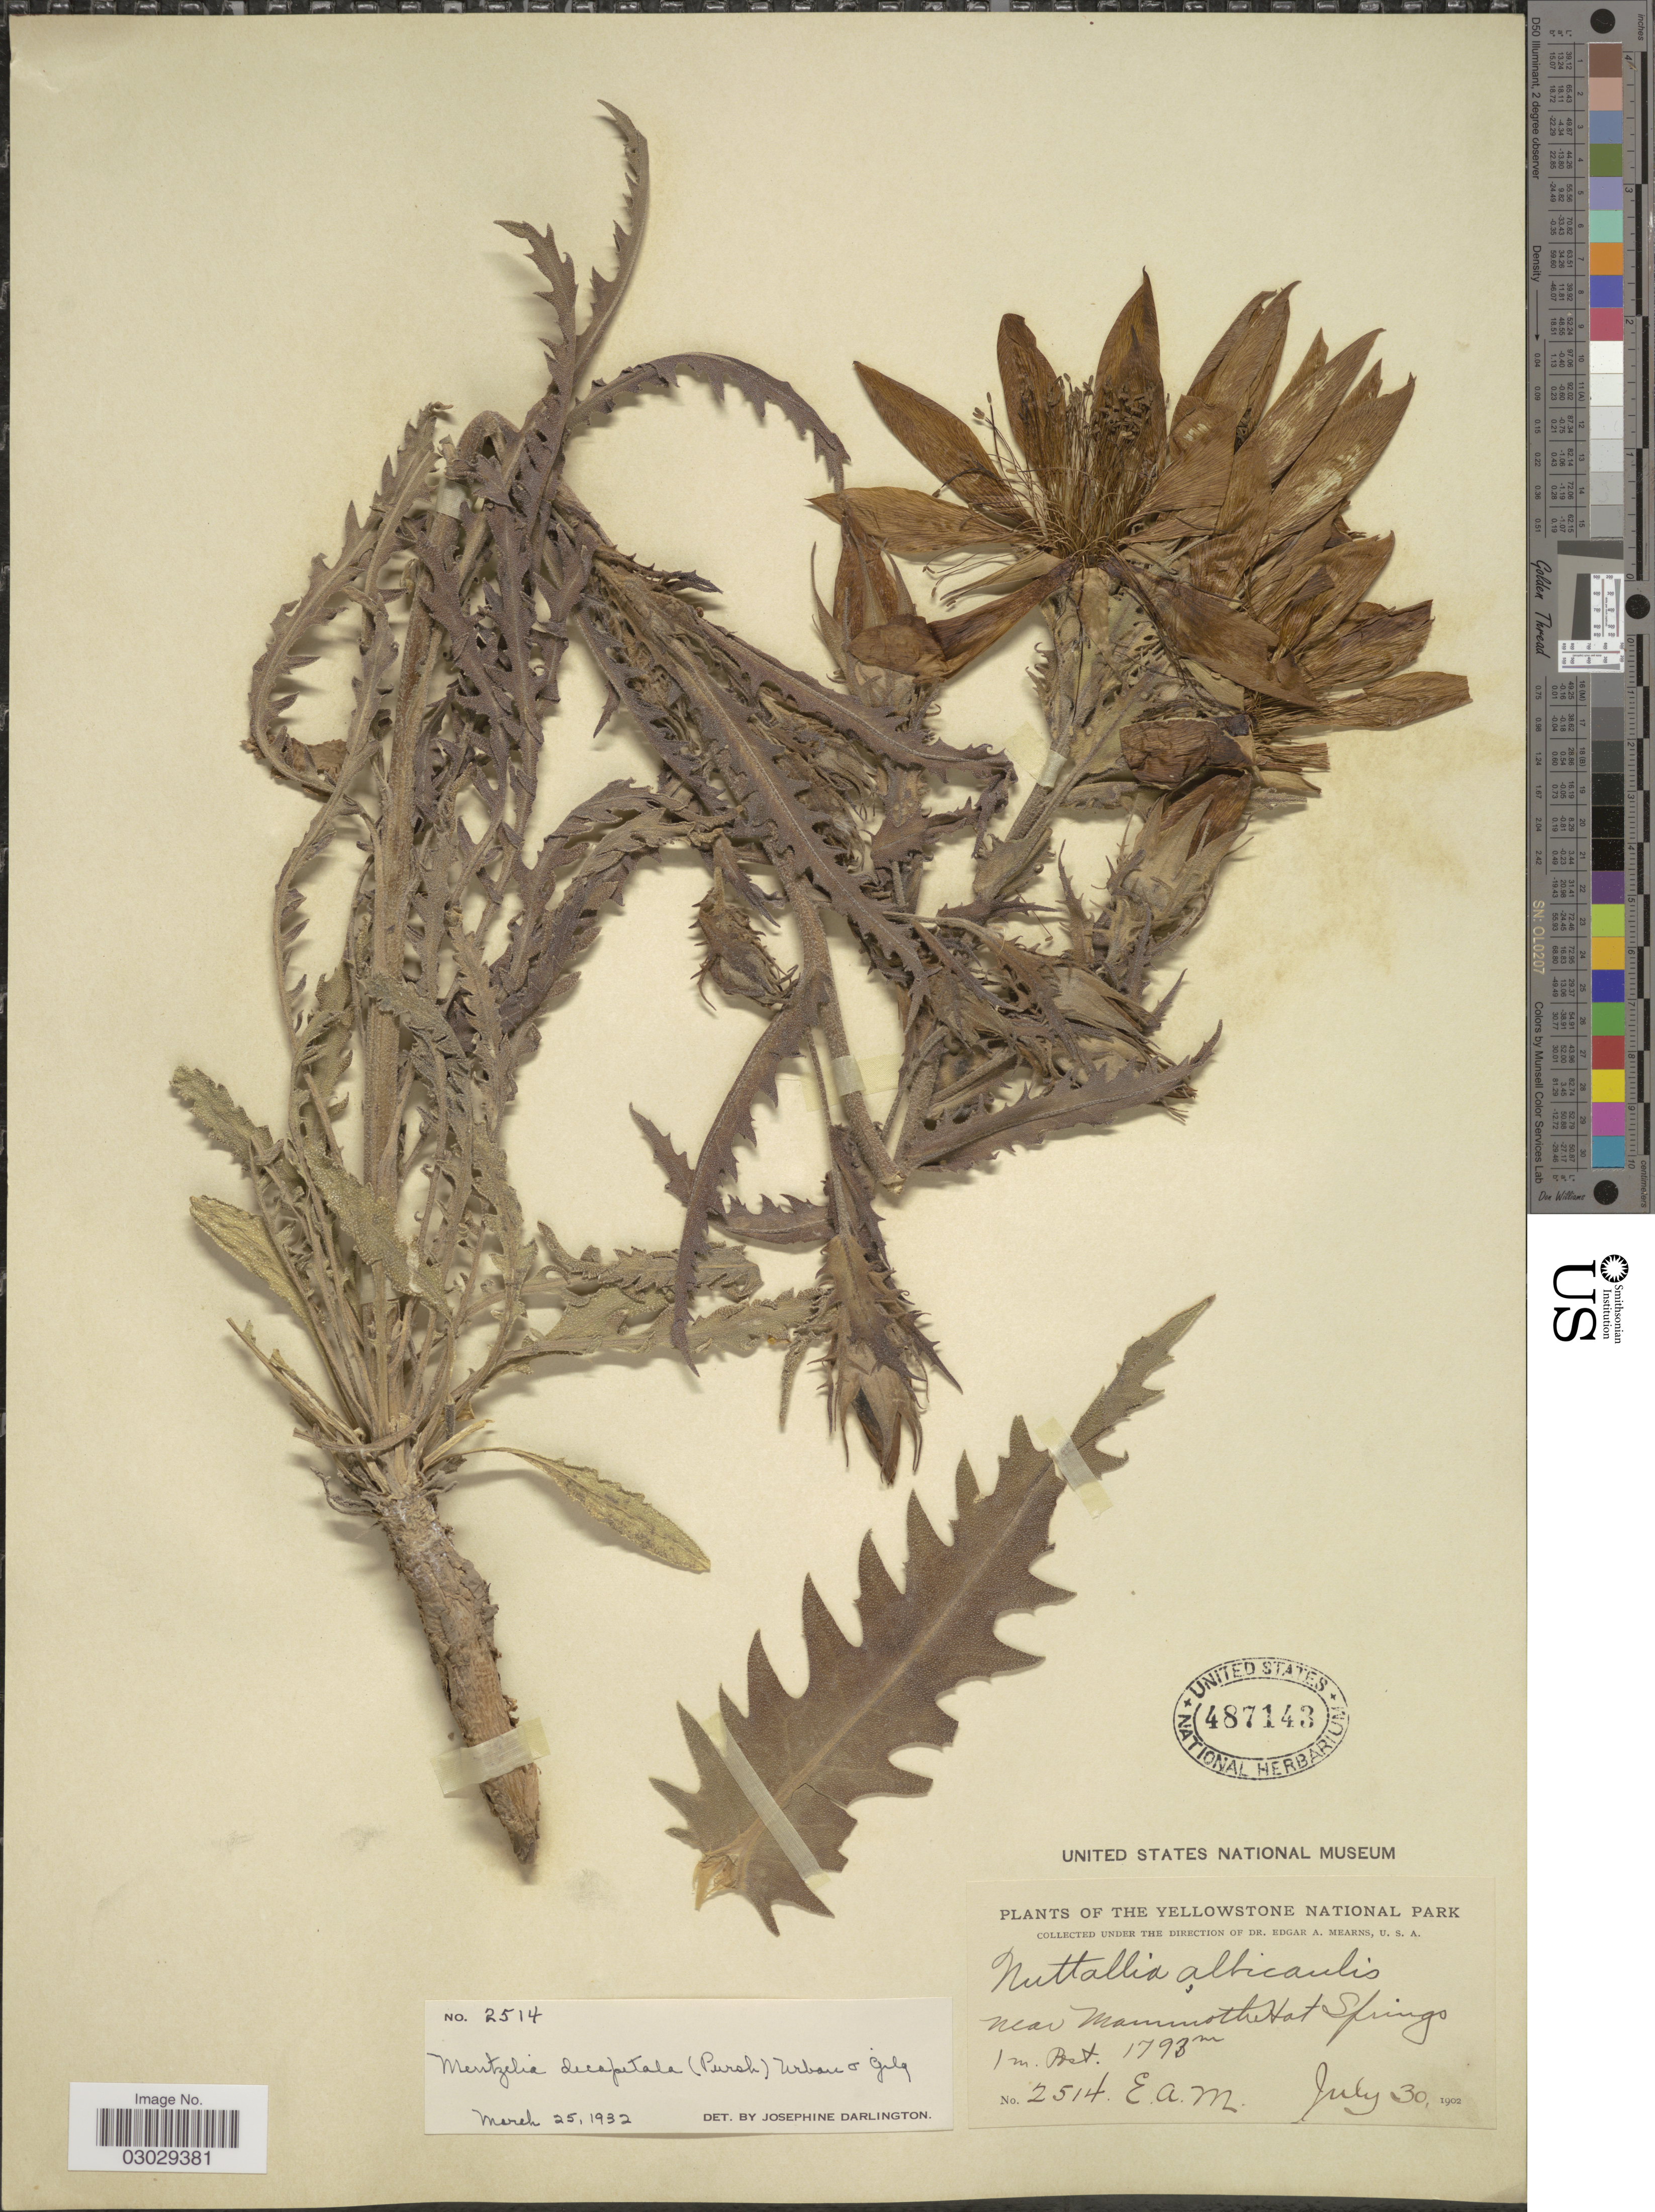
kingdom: Plantae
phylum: Tracheophyta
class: Magnoliopsida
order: Cornales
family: Loasaceae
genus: Mentzelia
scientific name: Mentzelia decapetala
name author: (Sims) Urb.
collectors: E. A. Mearns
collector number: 2514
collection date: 1902-07-30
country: United States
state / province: Wyoming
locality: The Yellowstone National Park. Near Mammoth Hot Springs.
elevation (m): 1793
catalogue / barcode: US 487143